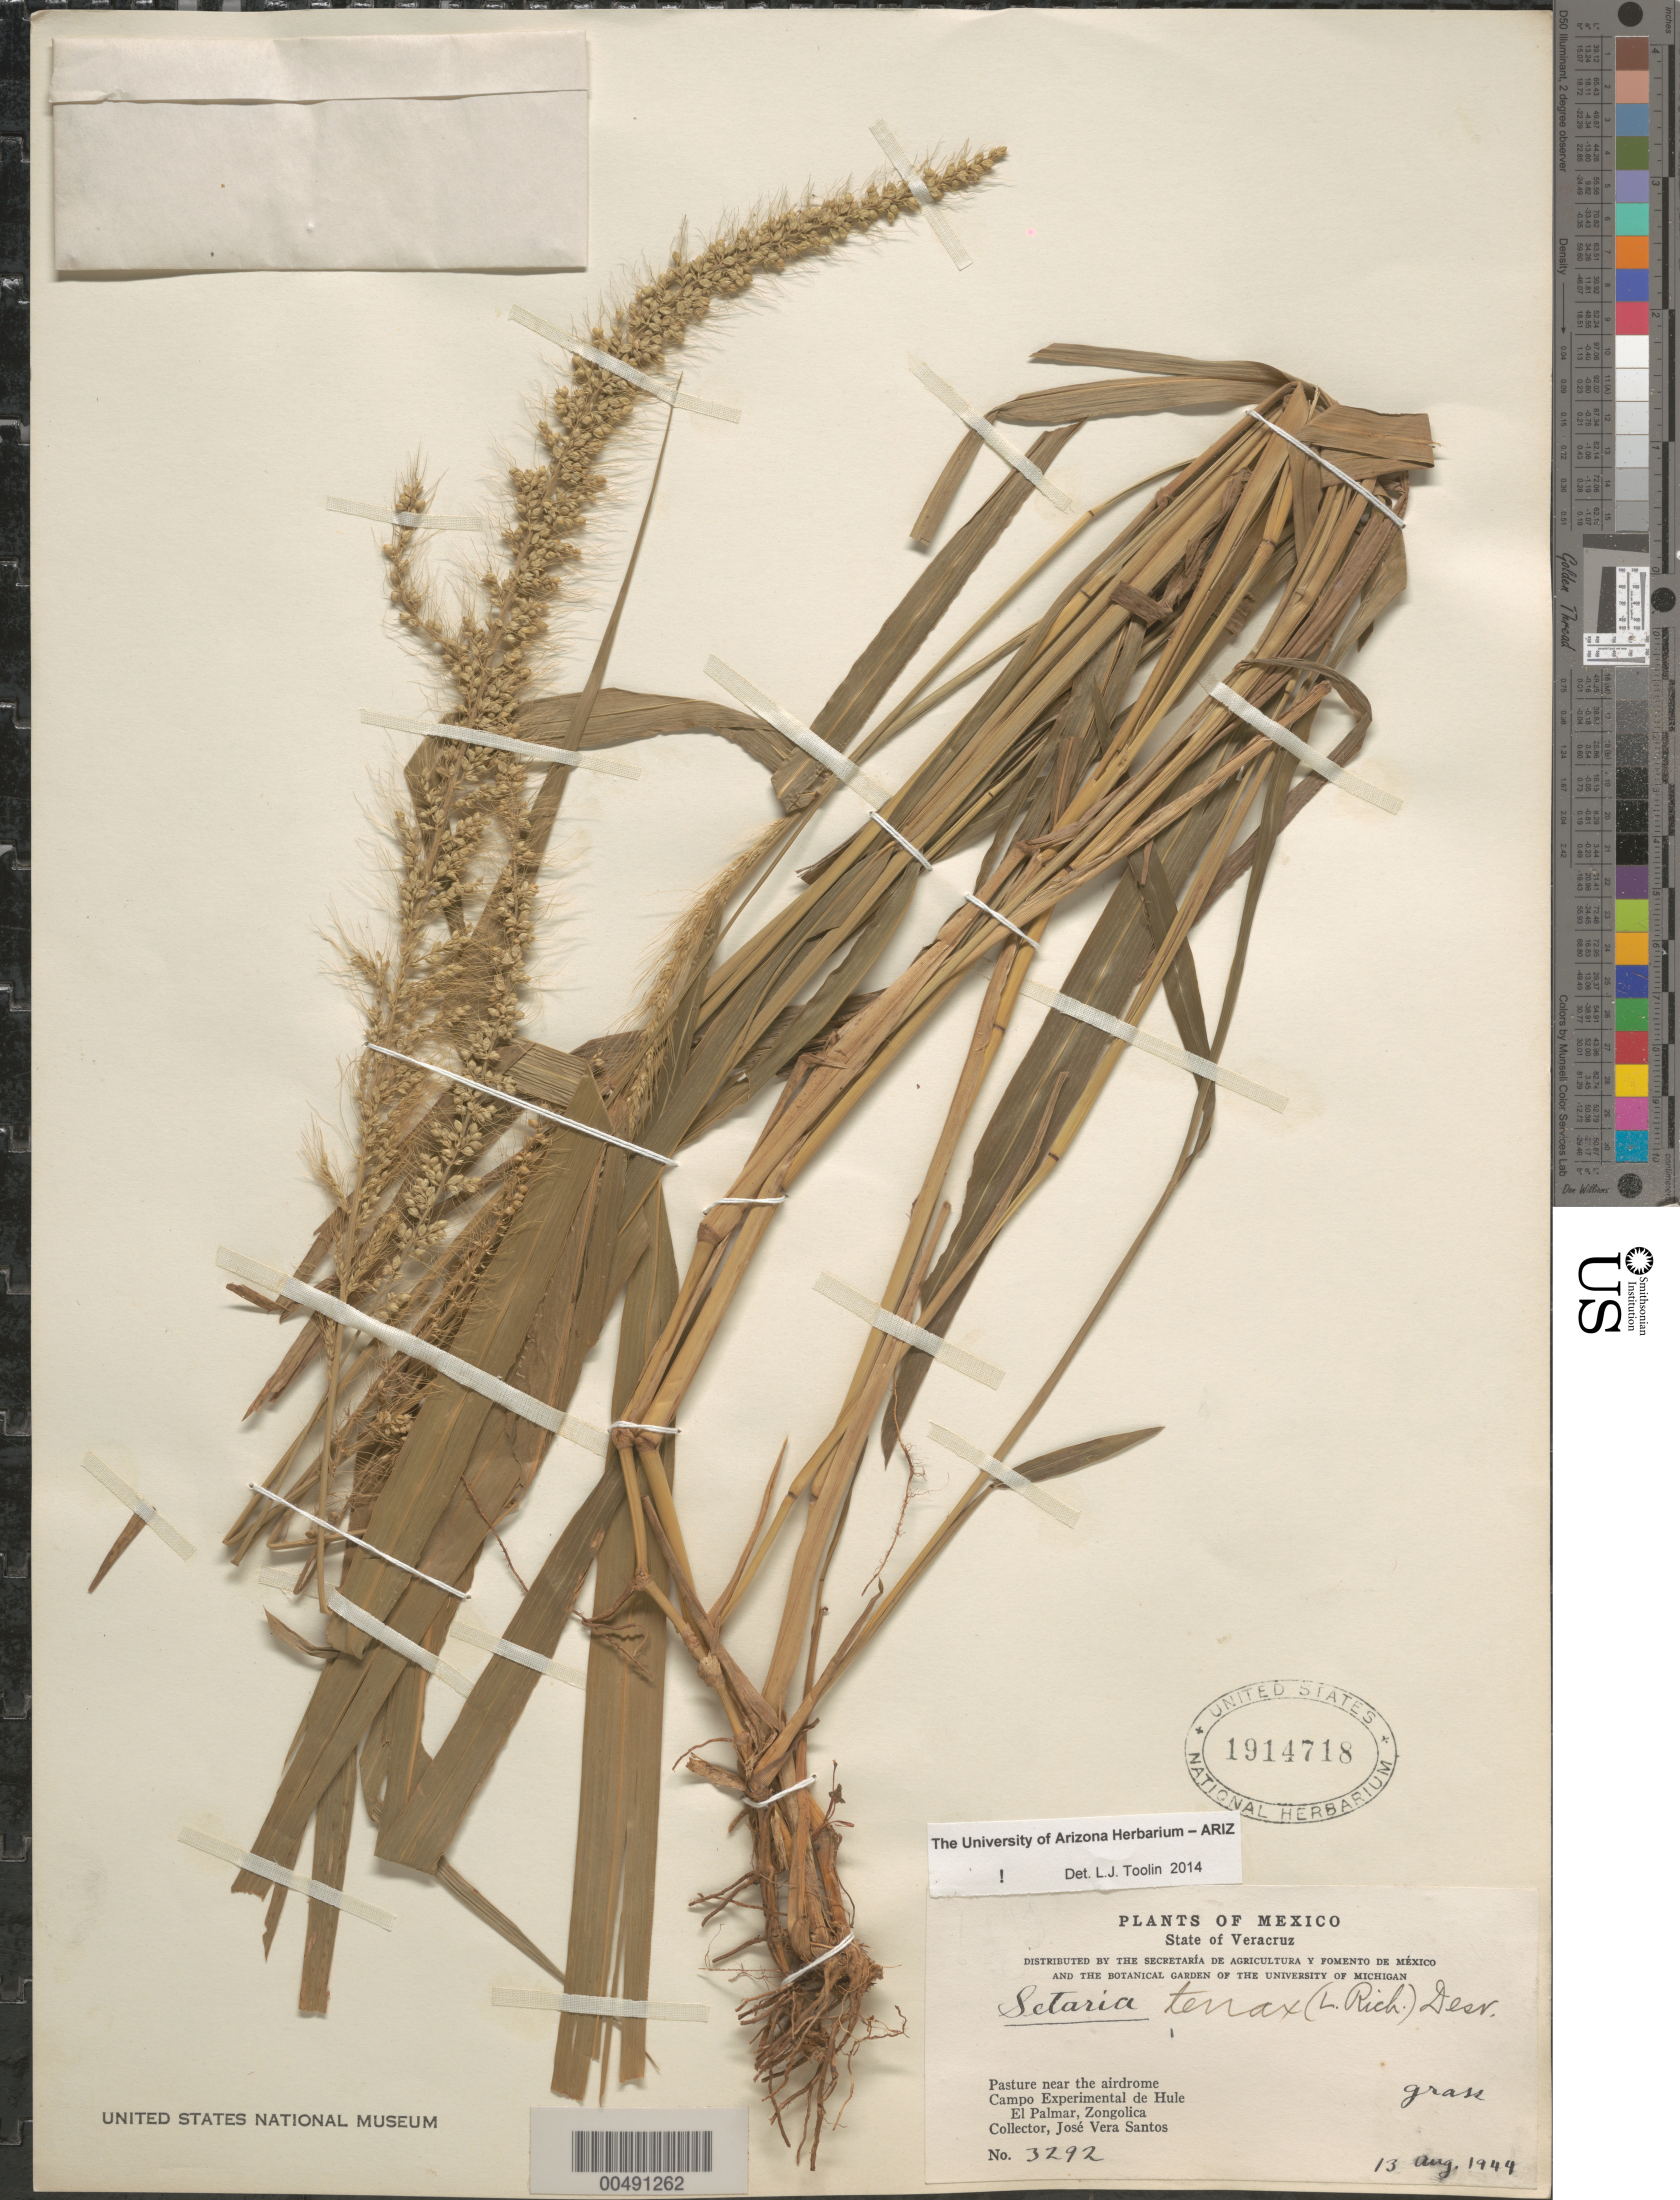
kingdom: Plantae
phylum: Tracheophyta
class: Liliopsida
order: Poales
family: Poaceae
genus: Setaria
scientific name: Setaria tenax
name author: (Rich.) Desv.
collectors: J. V. Santos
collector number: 3292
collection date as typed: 13 Aug 1944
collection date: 1944-08-13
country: Mexico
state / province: Veracruz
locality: Near the airdrome, Campo Experimental de Hule, El Palmar, Zongolica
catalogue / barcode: US 1914718